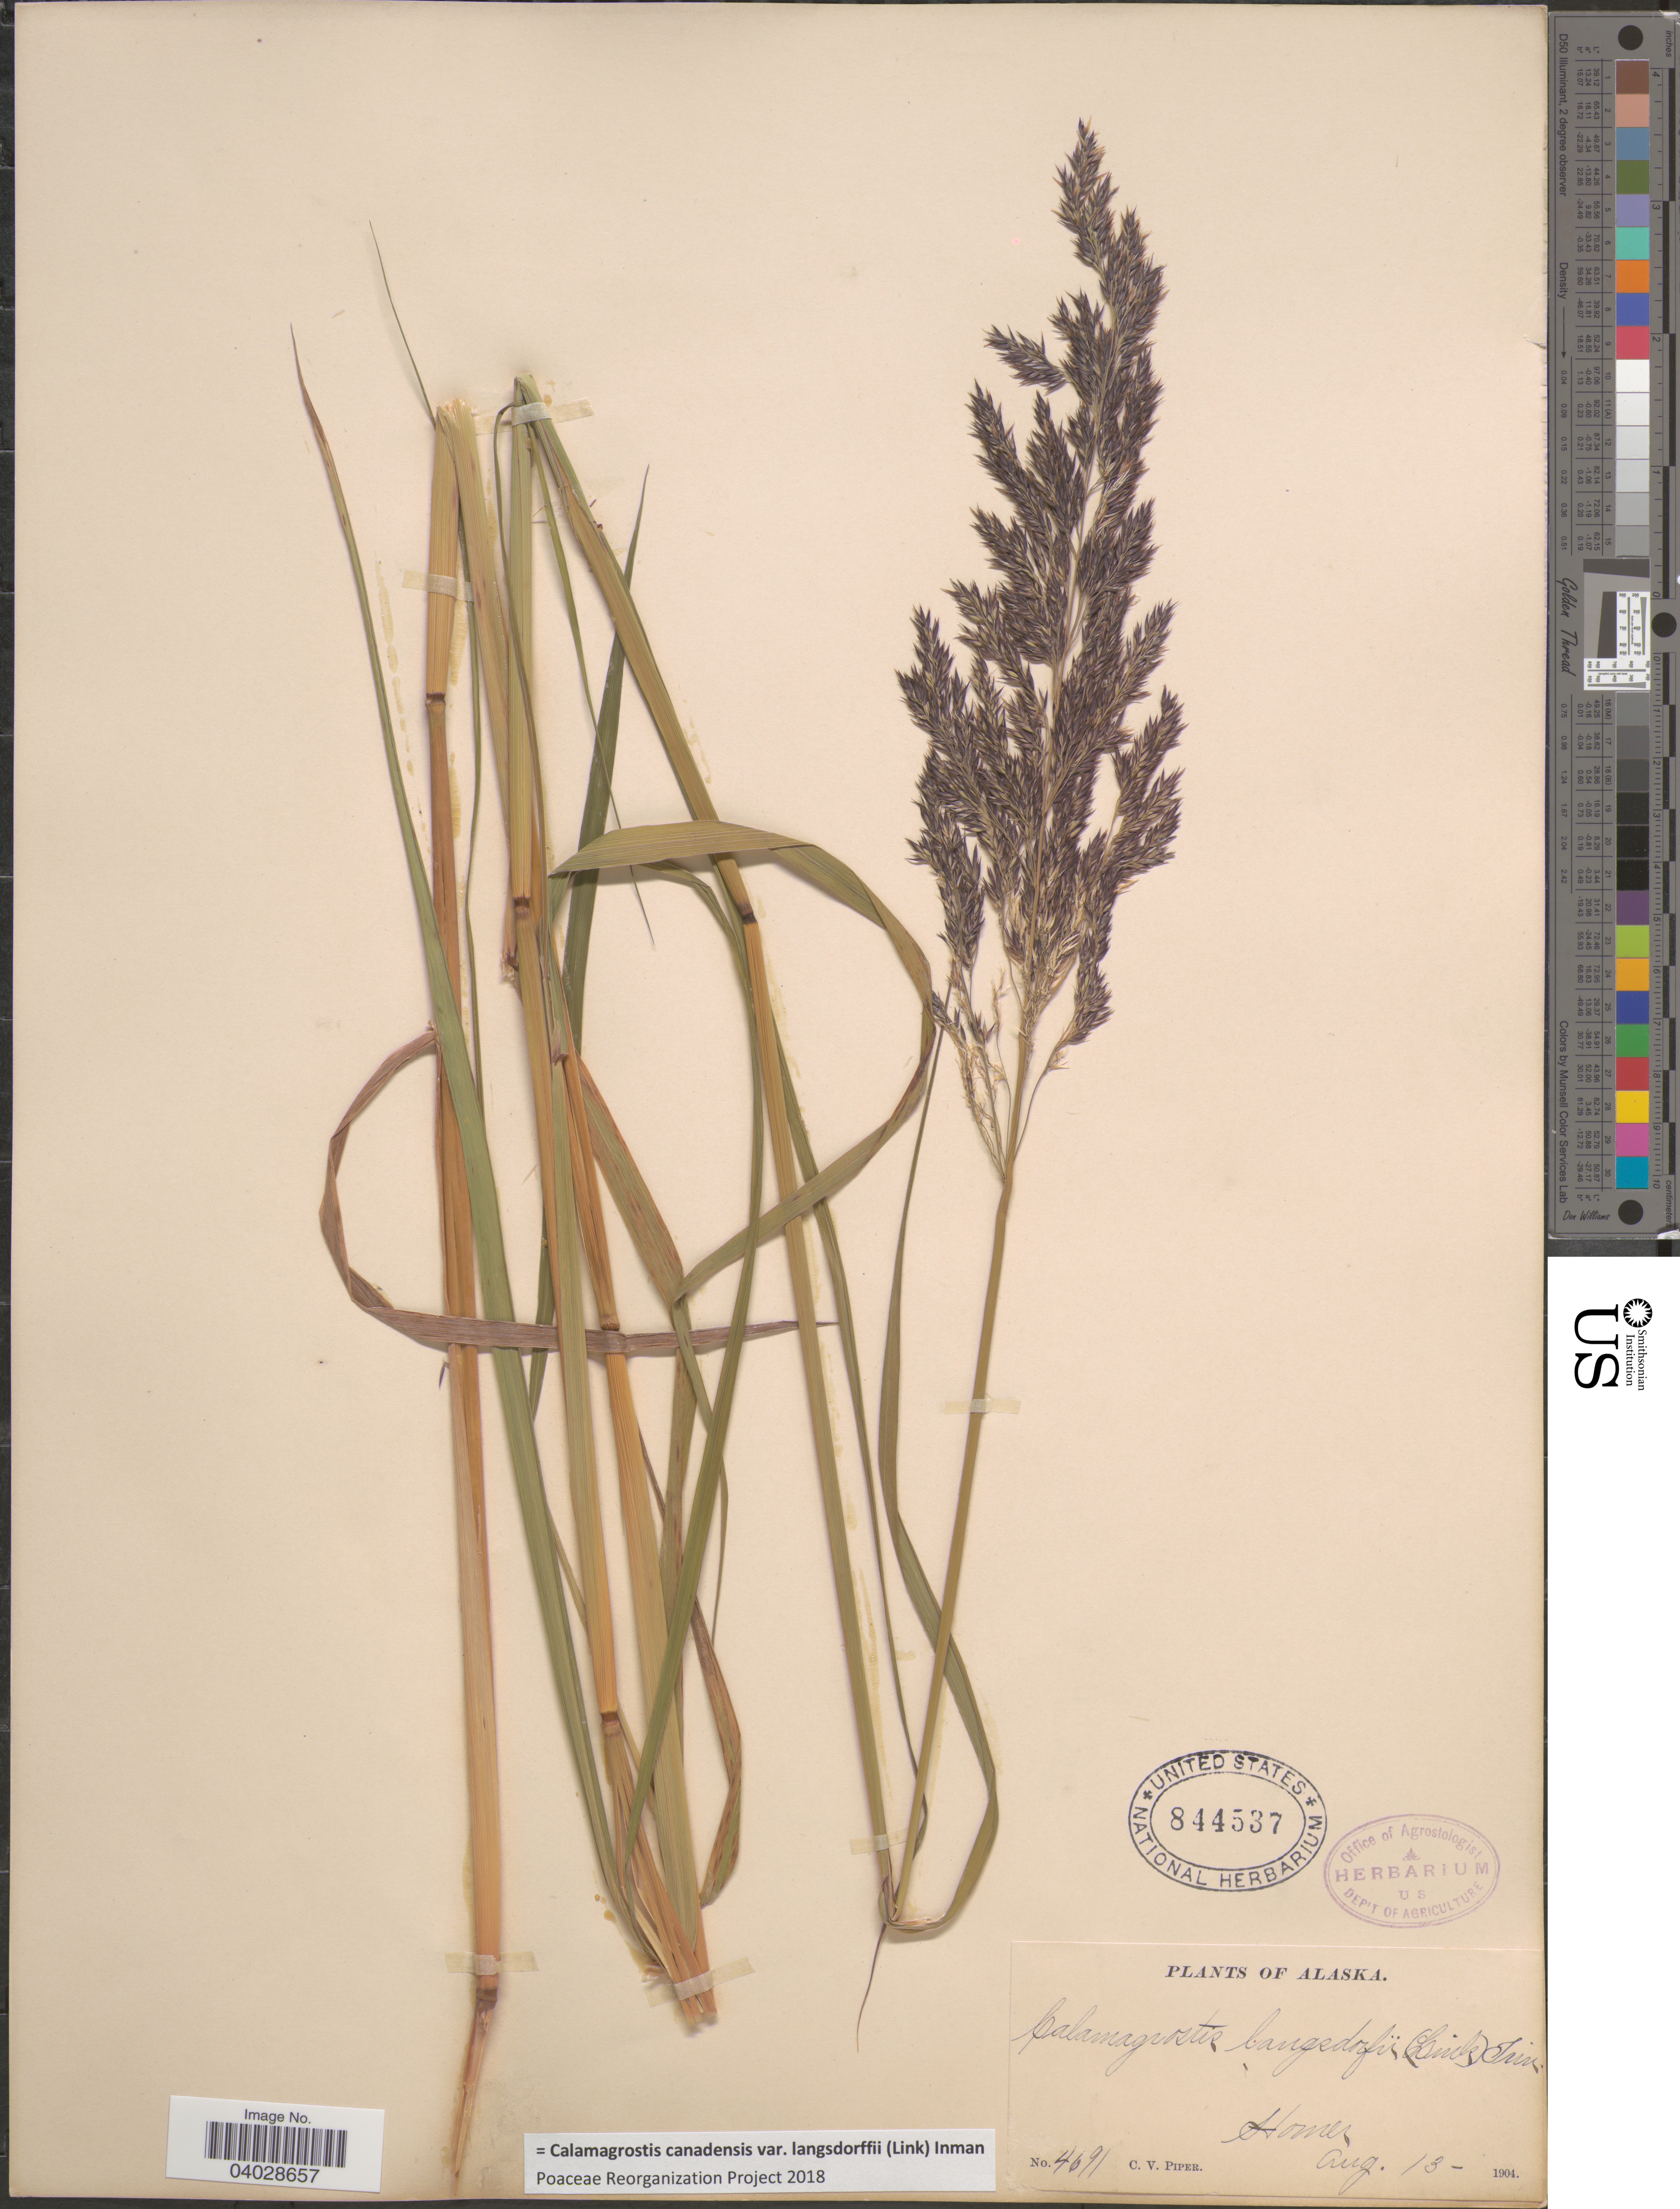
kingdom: Plantae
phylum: Tracheophyta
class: Liliopsida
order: Poales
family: Poaceae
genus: Calamagrostis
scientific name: Calamagrostis canadensis var. langsdorffii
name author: (Link) Inman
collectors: C. V. Piper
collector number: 4691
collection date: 1904-08-13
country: United States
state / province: Alaska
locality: Homer.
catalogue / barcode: US 844537